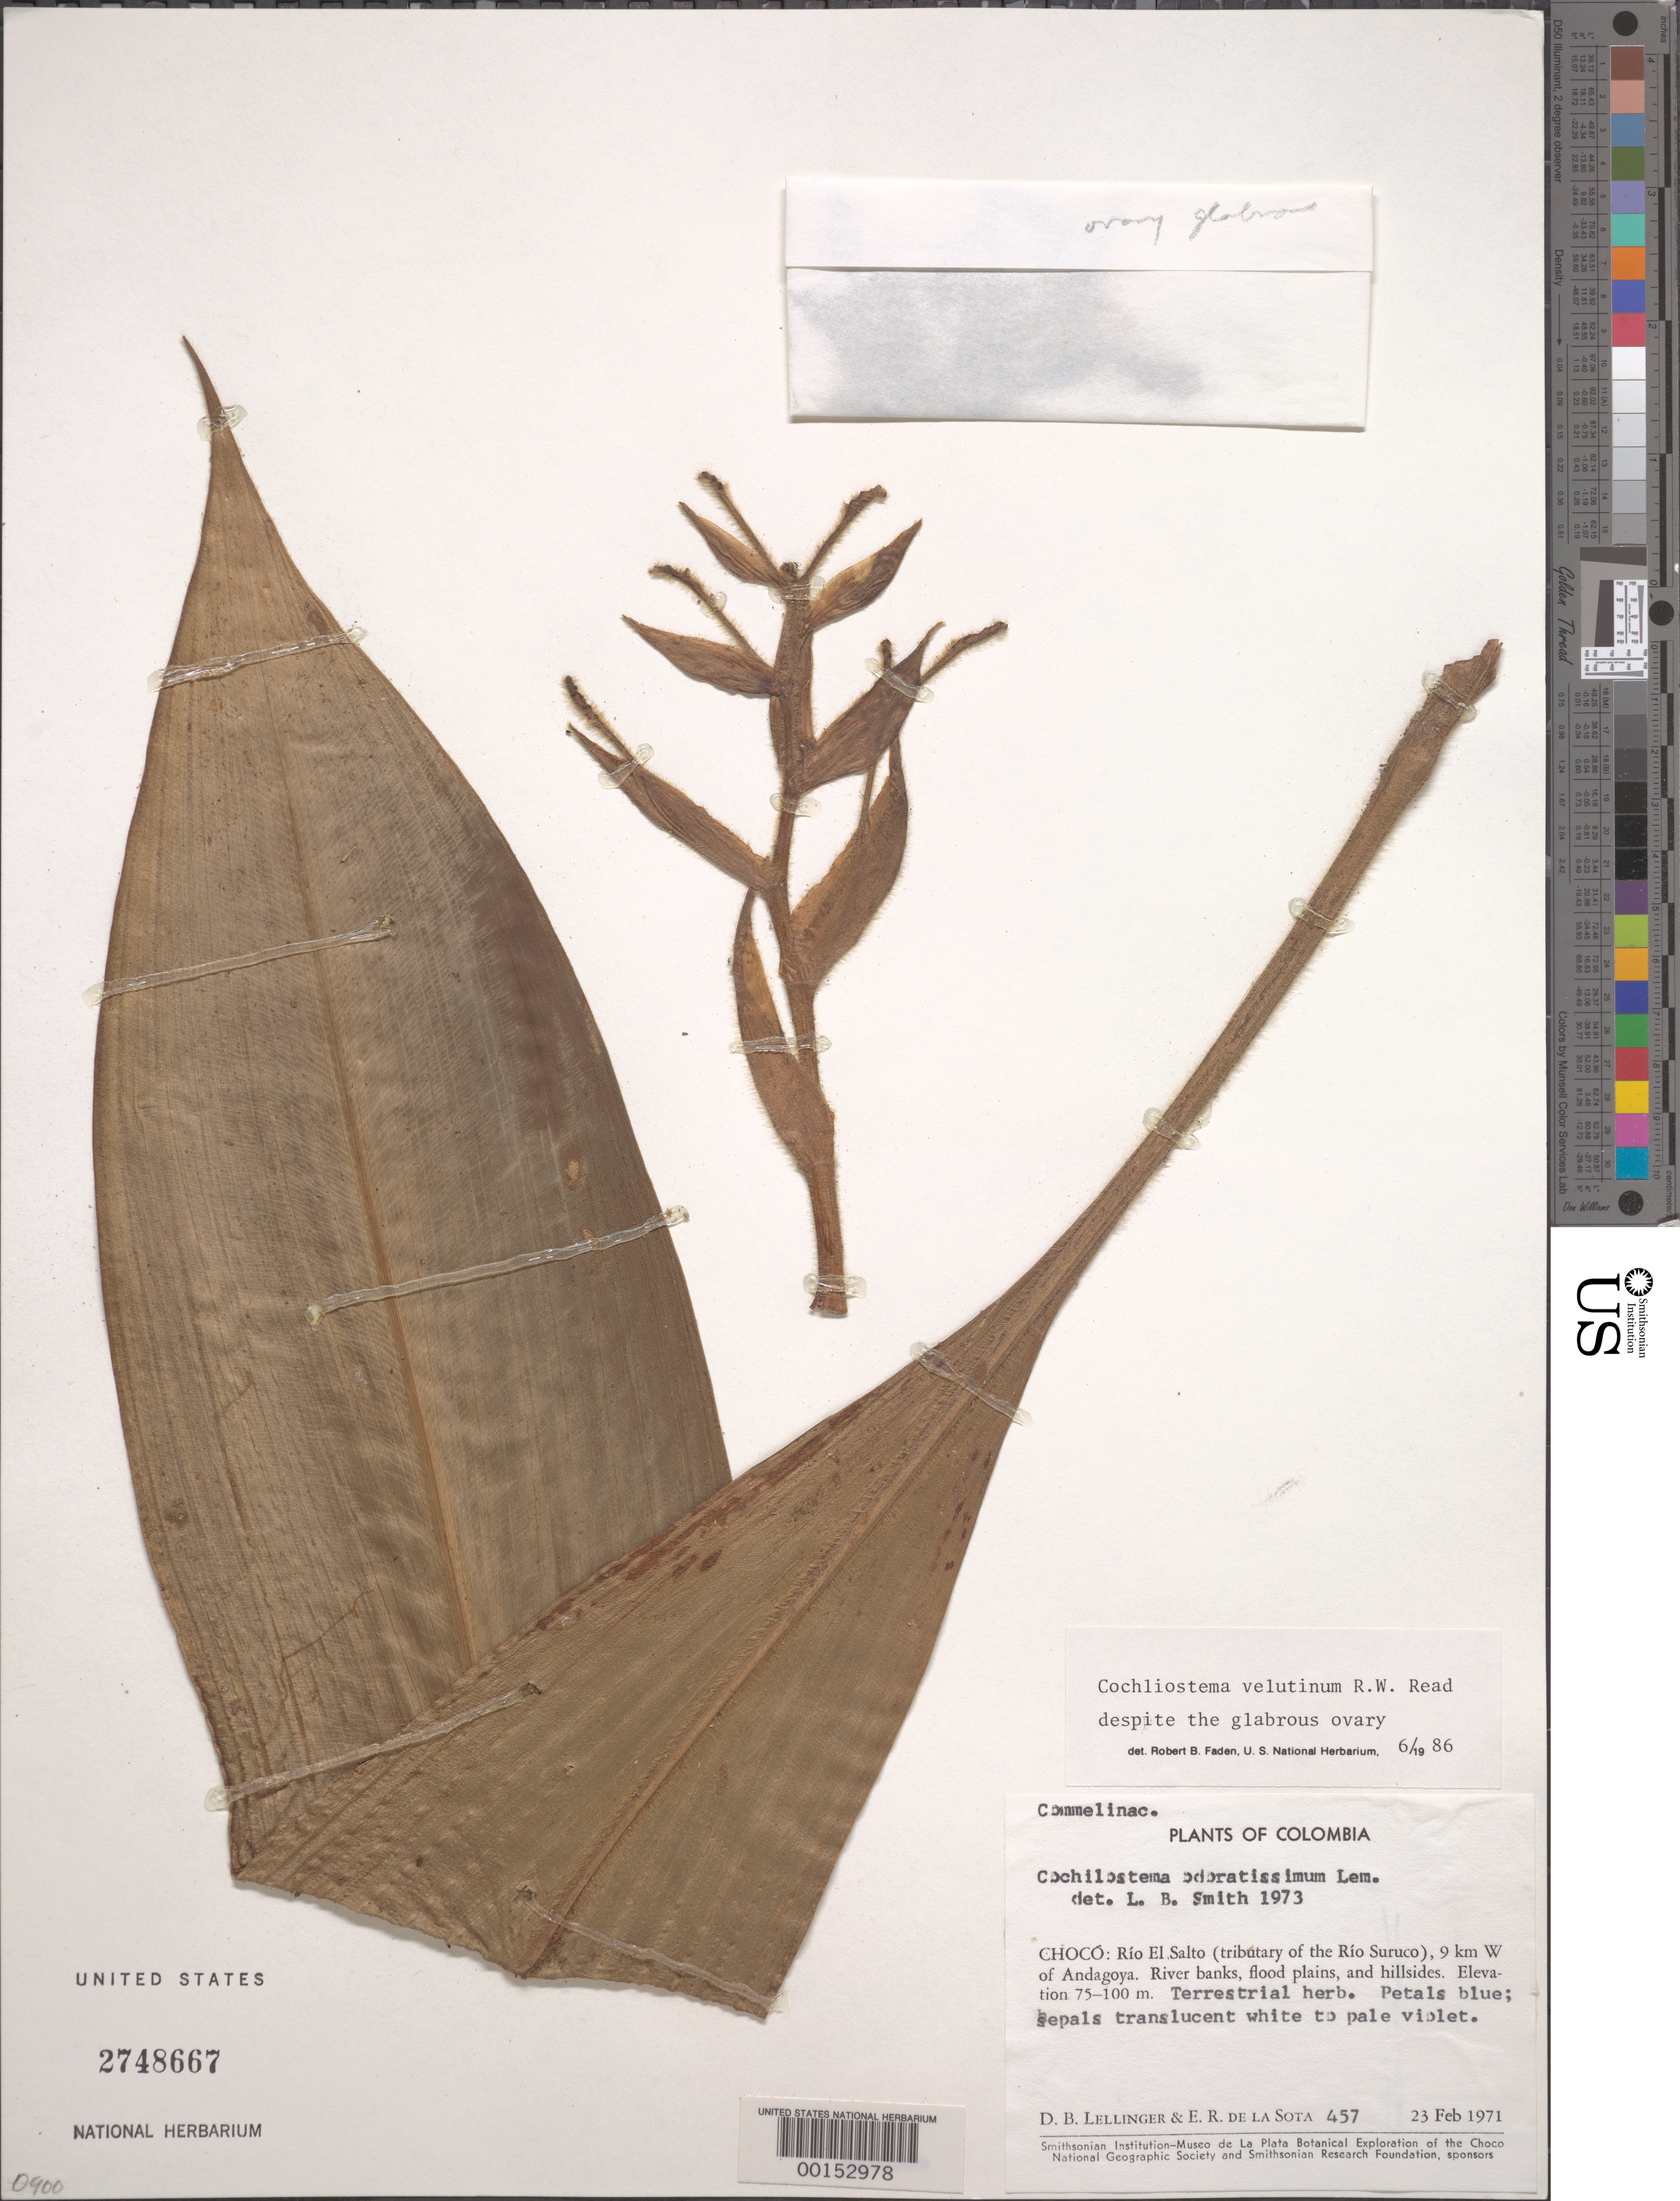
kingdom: Plantae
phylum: Tracheophyta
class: Liliopsida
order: Commelinales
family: Commelinaceae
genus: Cochliostema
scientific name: Cochliostema odoratissimum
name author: Lem.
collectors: D. B. Lellinger & E. R. de la Sota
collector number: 457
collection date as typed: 23 Feb 1971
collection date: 1971-02-23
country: Colombia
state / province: Chocó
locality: Rio el Salto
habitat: River banks, flood plains and hillsides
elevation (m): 75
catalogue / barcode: US 2748667